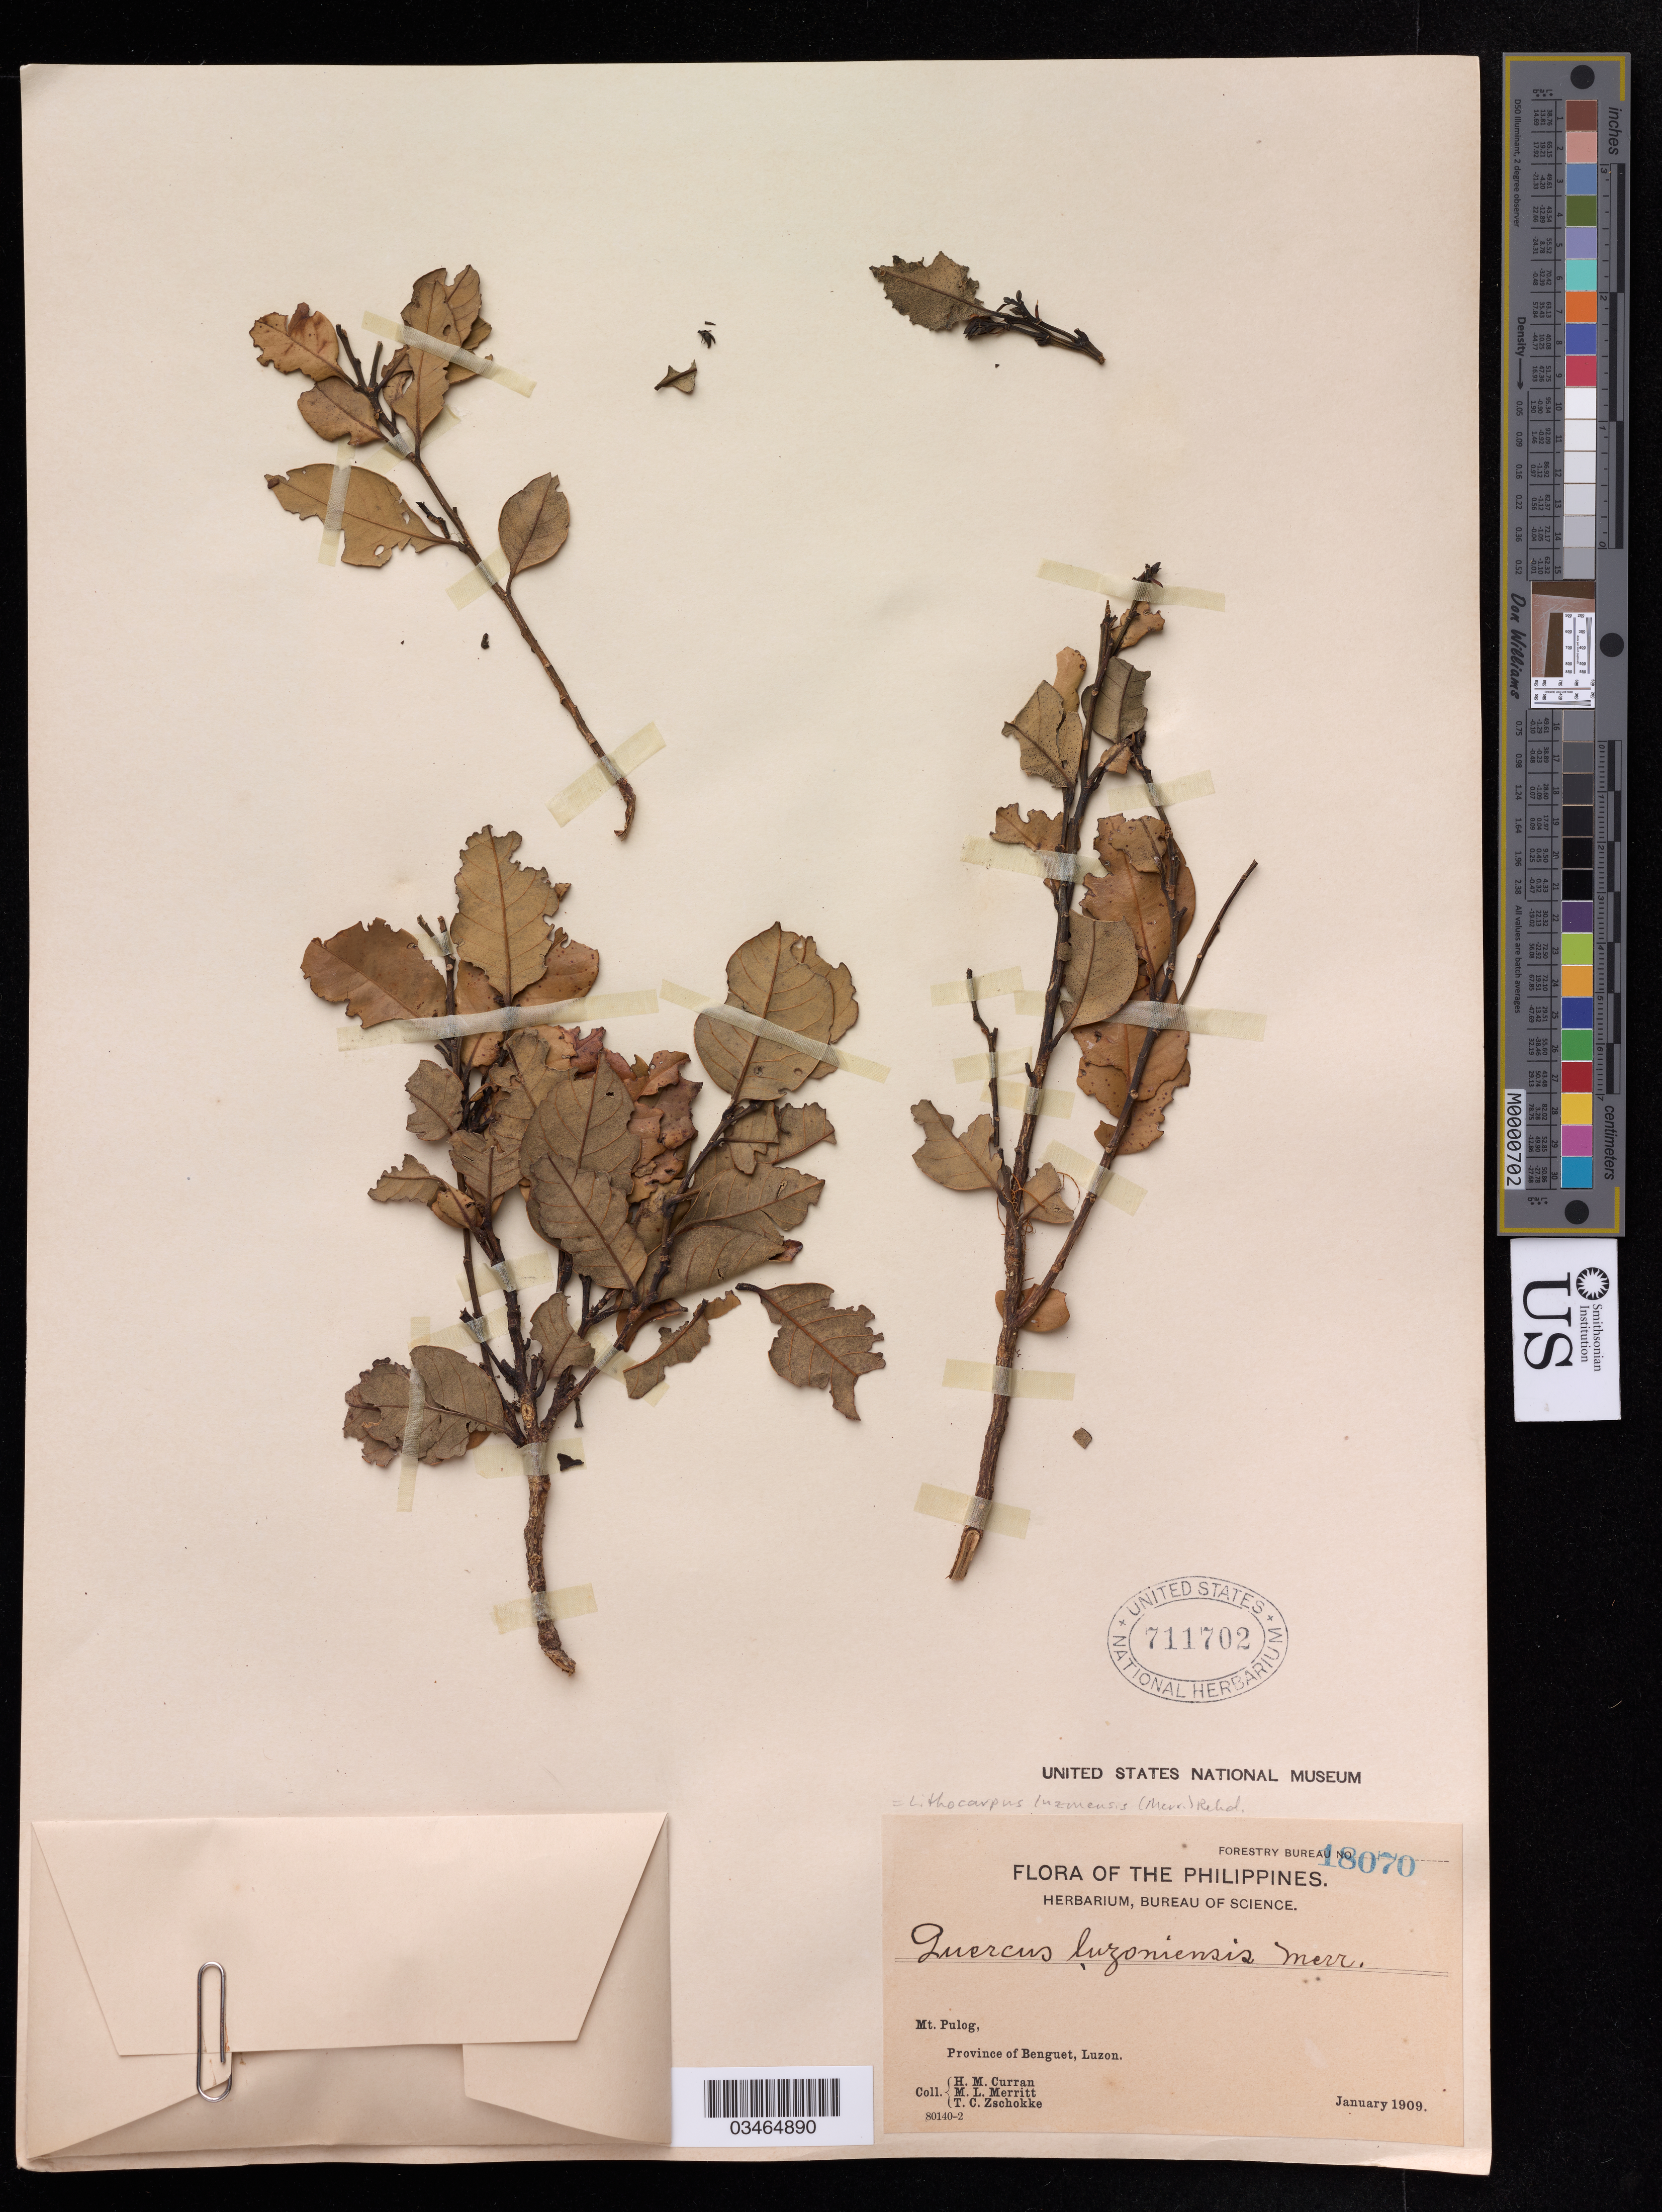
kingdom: Plantae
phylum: Tracheophyta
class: Magnoliopsida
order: Fagales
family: Fagaceae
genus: Lithocarpus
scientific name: Lithocarpus luzoniensis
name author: (Walter) Rehder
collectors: H. Curran, M. L. Merritt & T. C. Zschokke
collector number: Forestry Bureau 18070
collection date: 1909-01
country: Philippines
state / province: Central Luzon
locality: Mt. Pulog, Province of Benguet, Luzon.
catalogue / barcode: US 711702